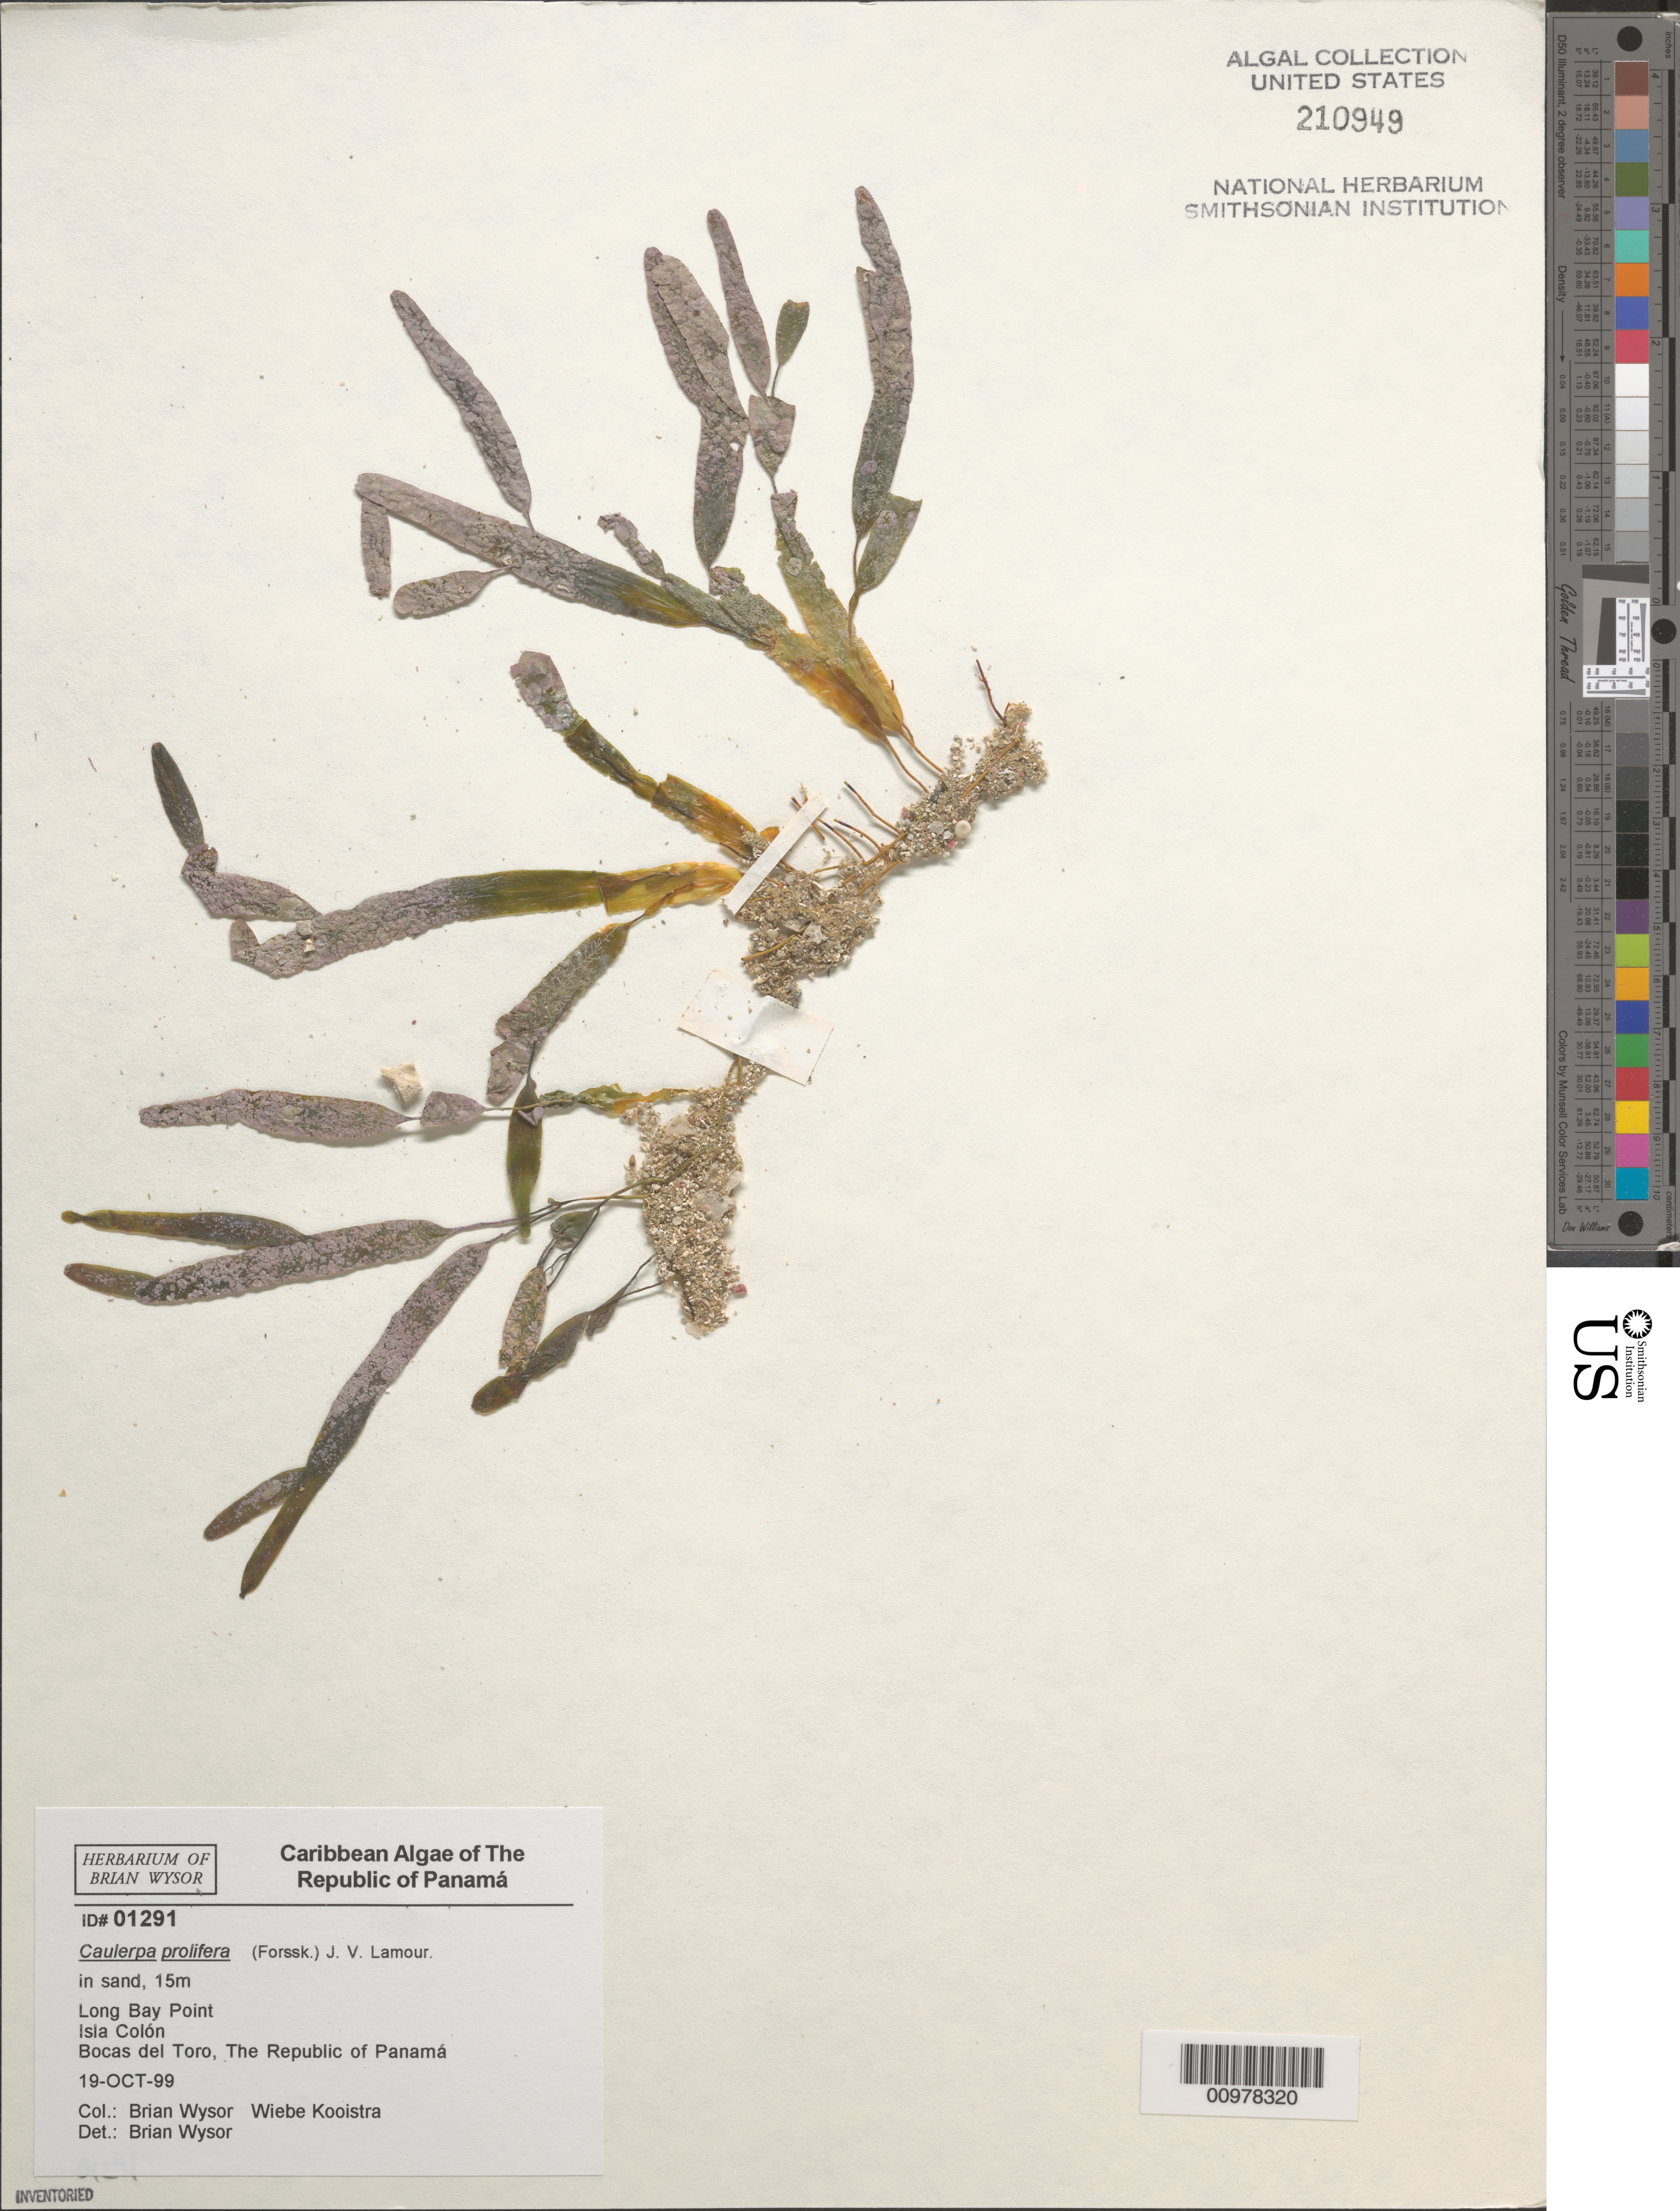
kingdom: Plantae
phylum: Chlorophyta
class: Ulvophyceae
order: Bryopsidales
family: Caulerpaceae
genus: Caulerpa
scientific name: Caulerpa prolifera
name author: (Forssk.) J.V.Lamouroux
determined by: Wysor, B.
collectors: B. Wysor & W. Kooistra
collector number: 01291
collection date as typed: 19 Oct 1999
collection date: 1999-10-19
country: Panama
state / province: Bocas del Toro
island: Colón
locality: Long Bay Point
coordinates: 9 24' 00" N, 82 13' 39" W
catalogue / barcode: US 210949